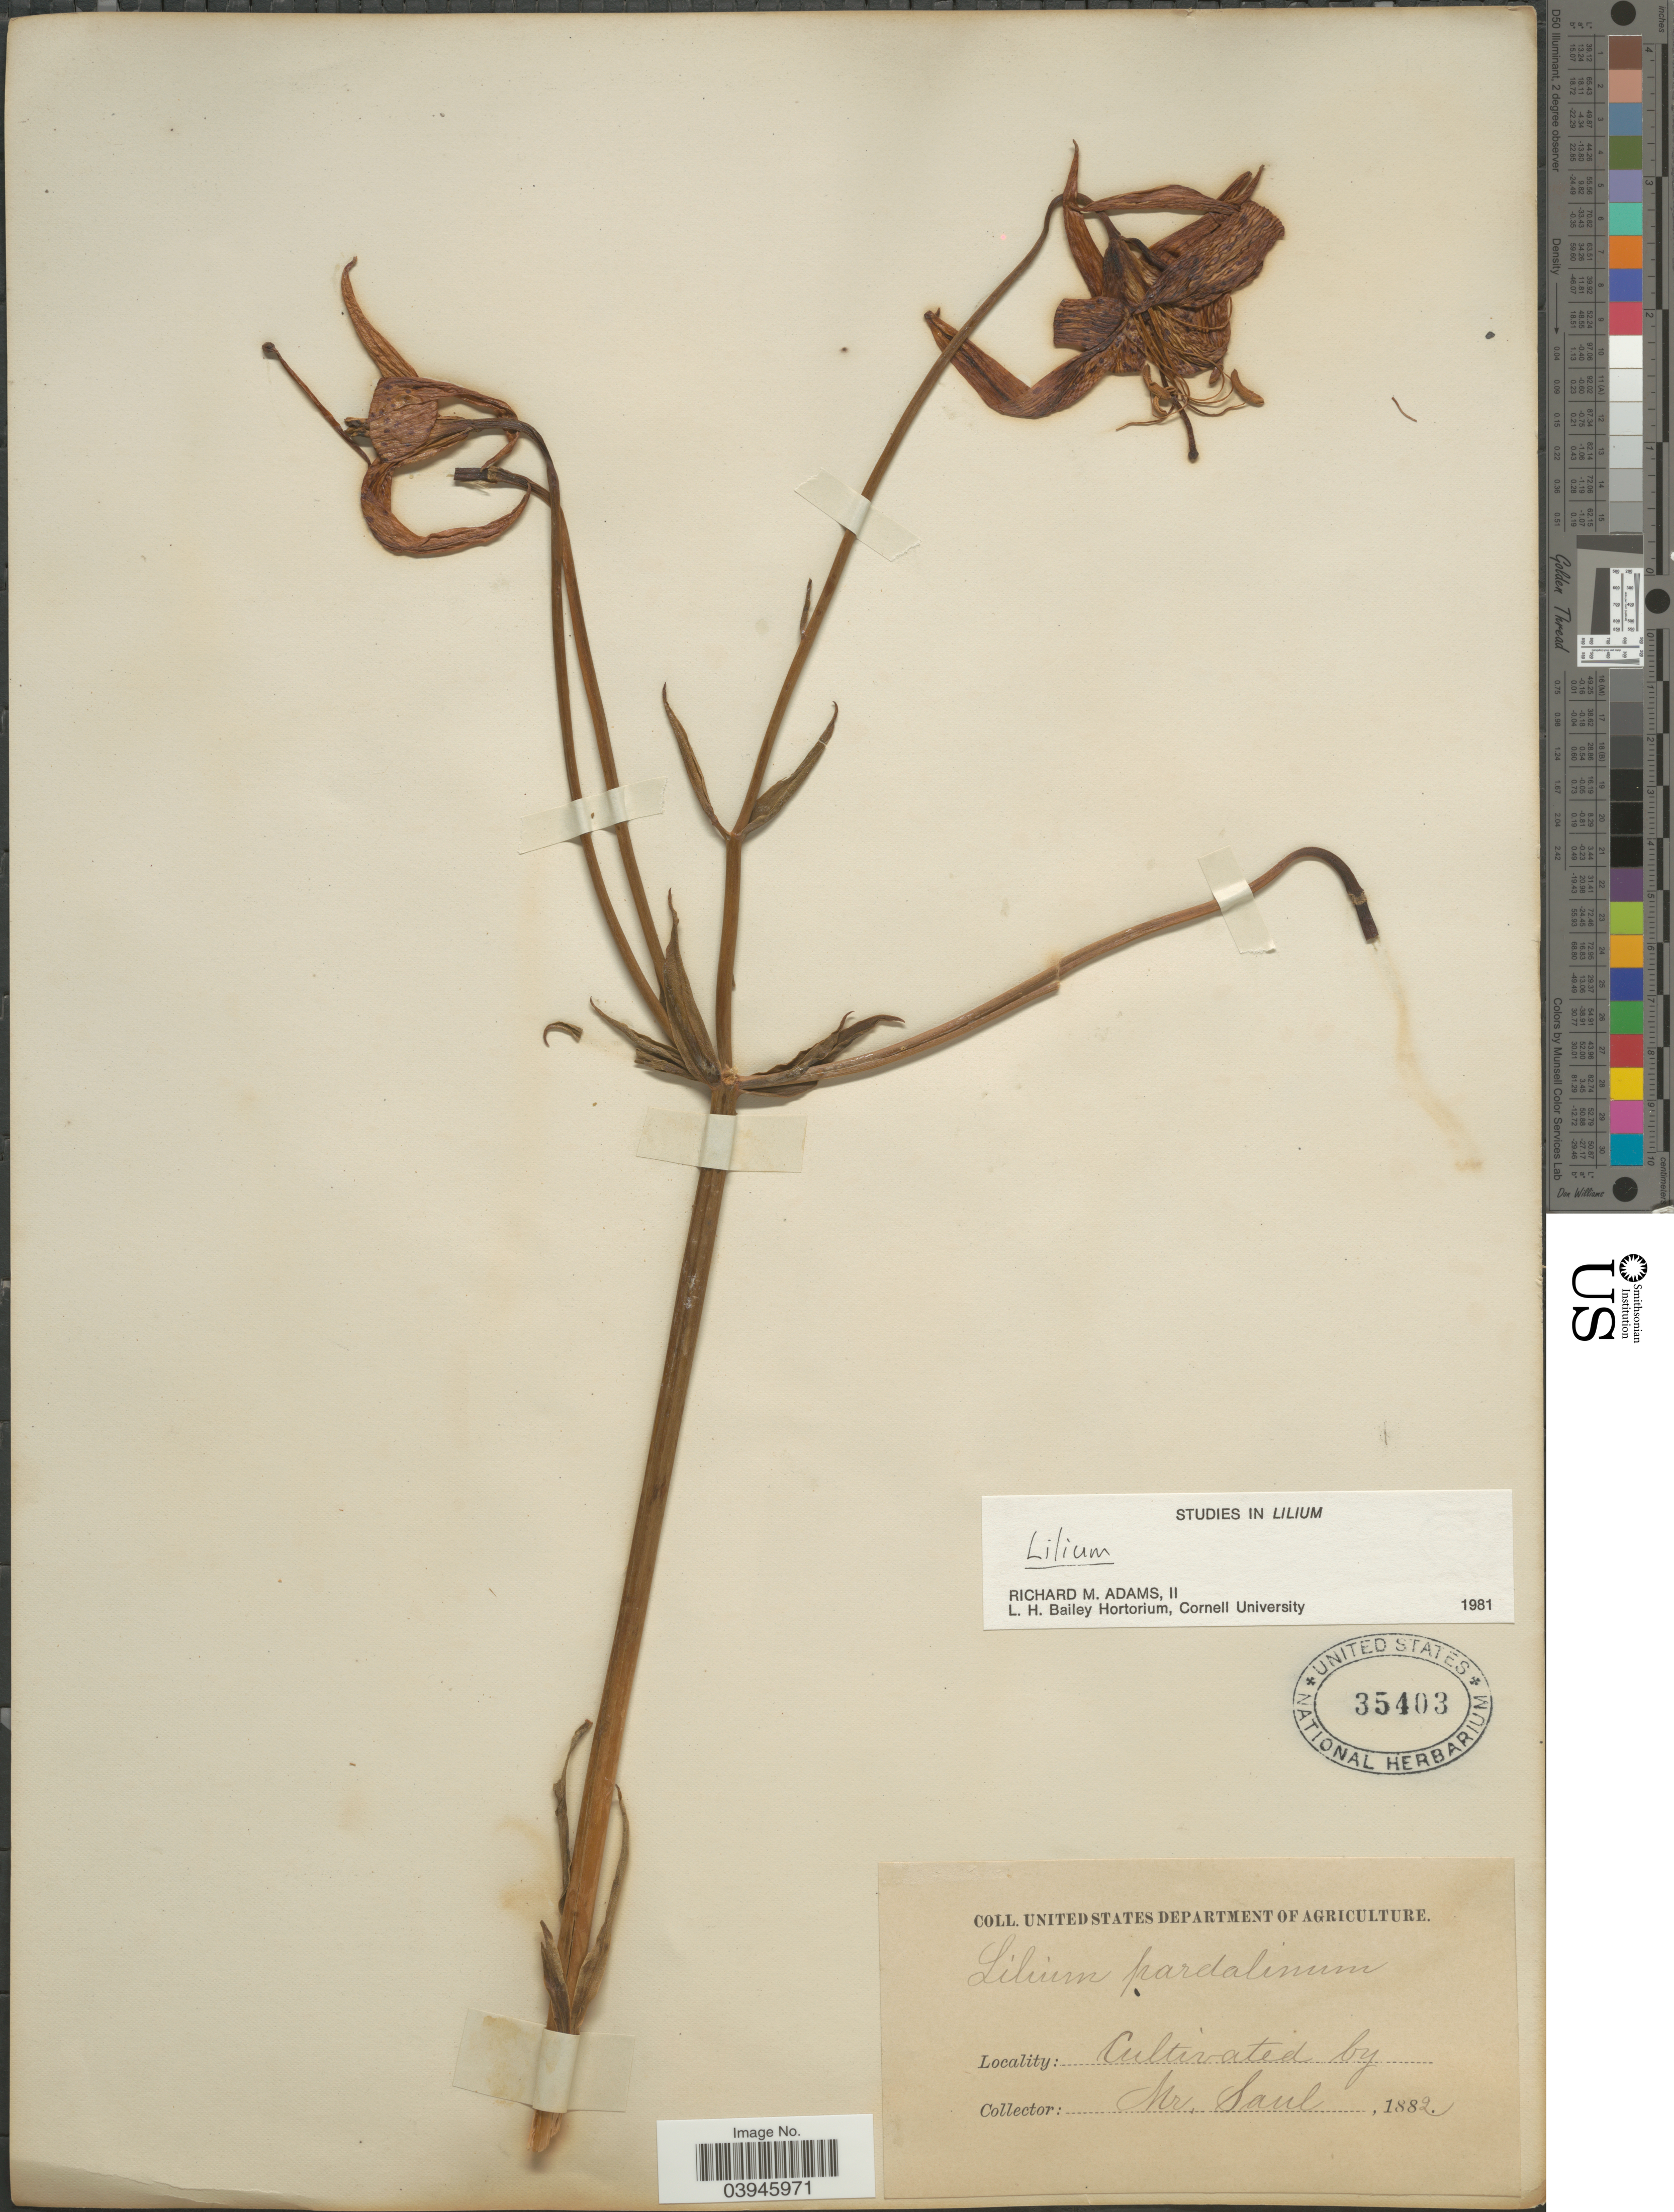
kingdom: Plantae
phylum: Tracheophyta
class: Liliopsida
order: Liliales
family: Liliaceae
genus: Lilium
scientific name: Lilium pardalinum subsp. pardalinum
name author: Kellogg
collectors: -. Saul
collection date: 1882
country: United States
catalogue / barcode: US 35403